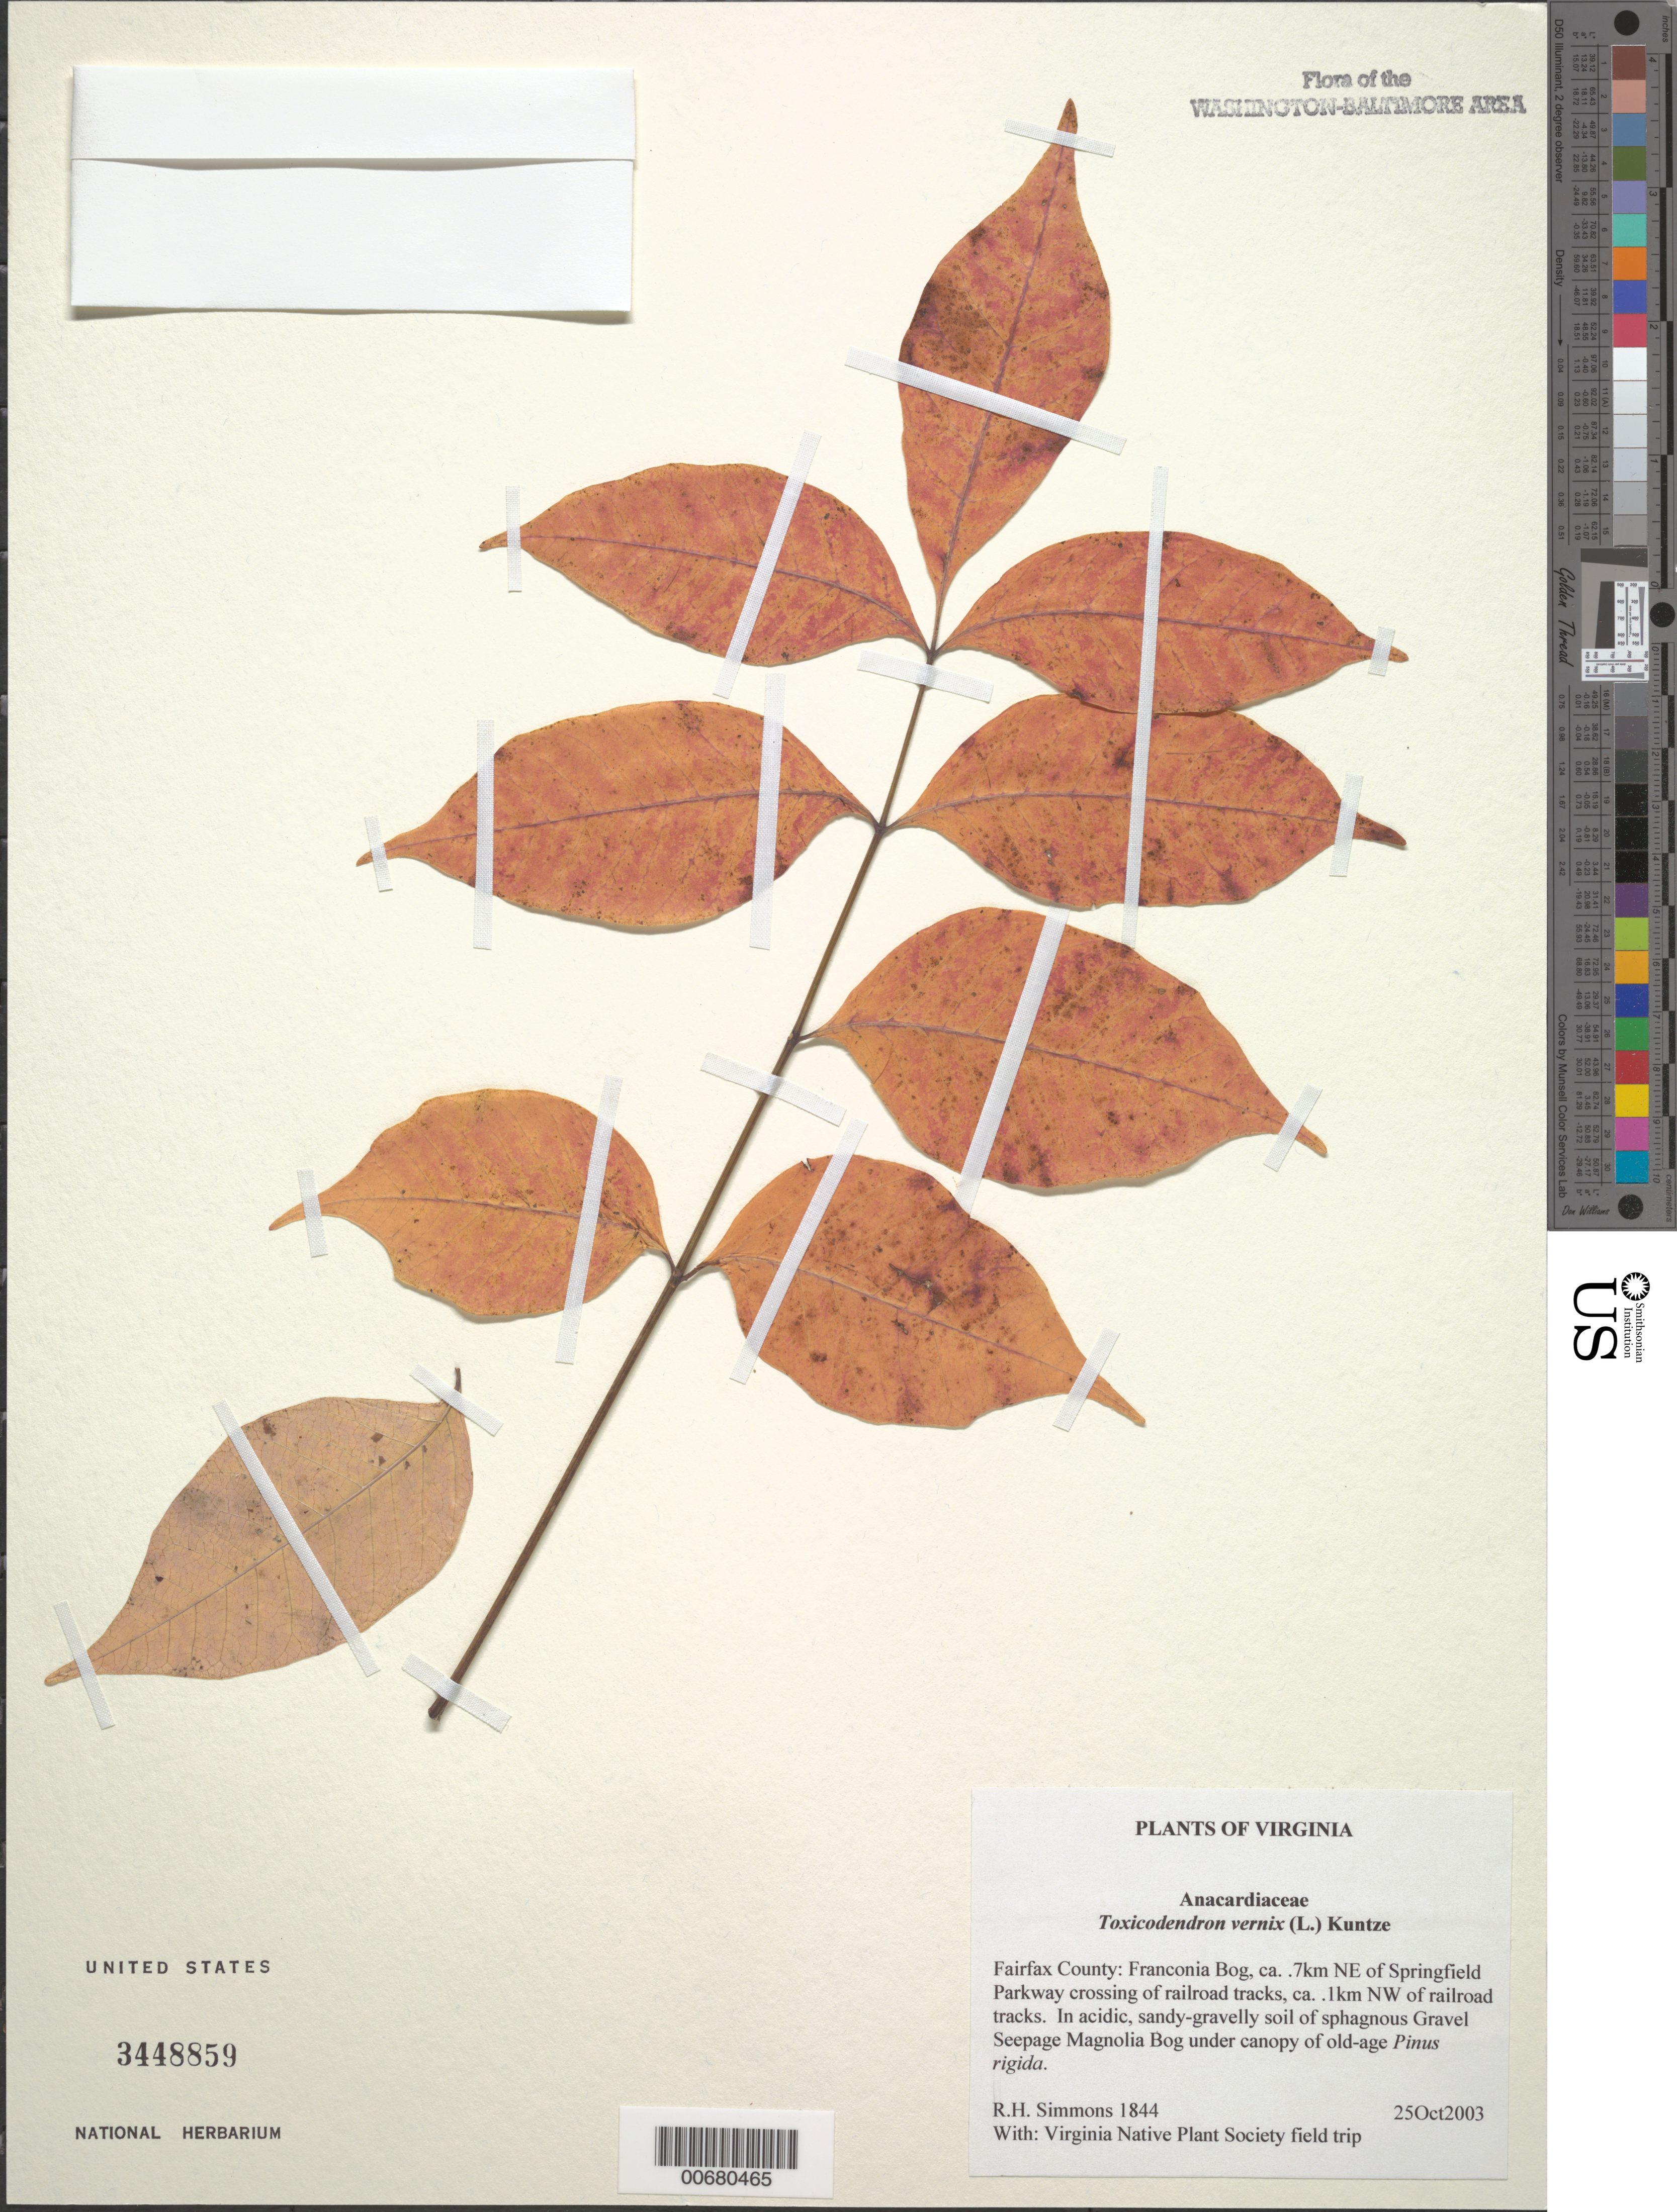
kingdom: Plantae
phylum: Tracheophyta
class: Magnoliopsida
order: Sapindales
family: Anacardiaceae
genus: Toxicodendron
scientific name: Toxicodendron vernix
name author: (L.) Kuntze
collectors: R. H. Simmons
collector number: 1844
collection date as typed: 25 Oct 2003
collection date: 2003-10-25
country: United States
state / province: Virginia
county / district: Fairfax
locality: Franconia Bog, ca. 0.7 km NE of Springfield Parkway crossing of railroad tracks, ca. 0.1 km NW of railroad tracks.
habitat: In acidic, sandy-gravelly soil of Sphagnous Gravel Seepage M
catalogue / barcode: US 3448859